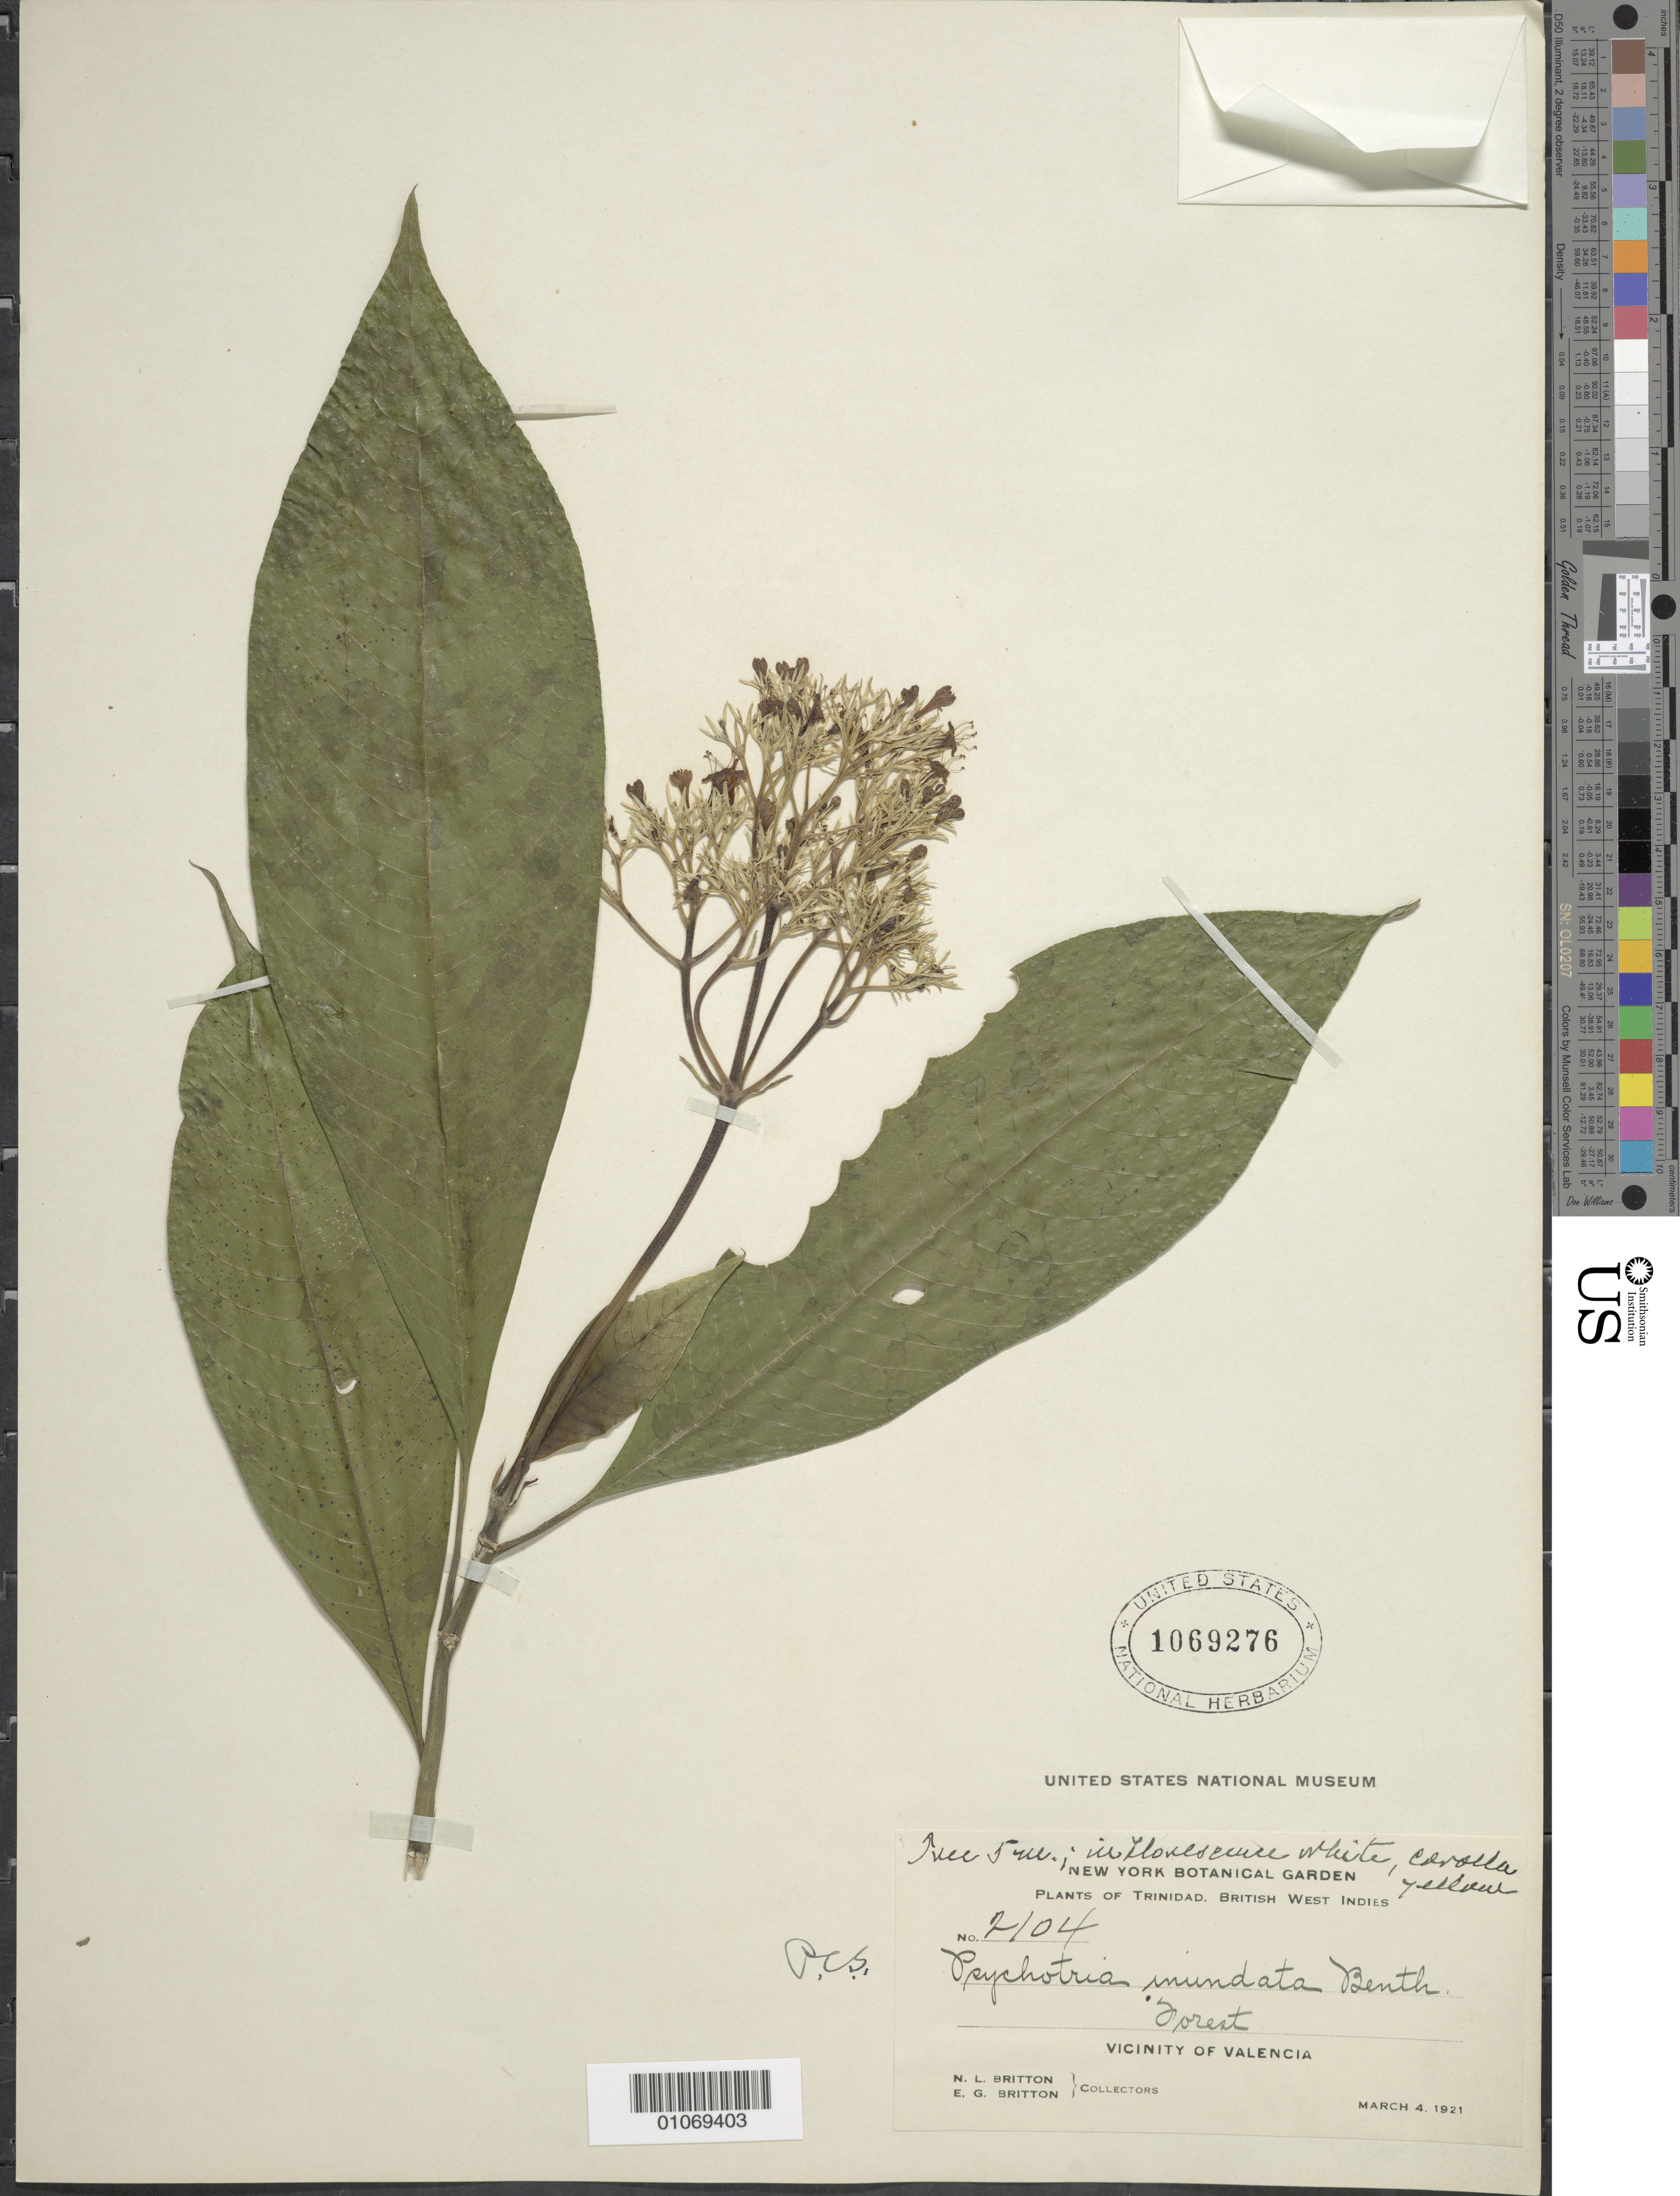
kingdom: Plantae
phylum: Tracheophyta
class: Magnoliopsida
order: Gentianales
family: Rubiaceae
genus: Psychotria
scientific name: Psychotria capitata subsp. amplifolia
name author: (Raeusch.) Steyerm.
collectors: N. Britton & E. G. Britton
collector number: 2104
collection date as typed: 04 Mar 1921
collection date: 1921-03-04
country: Trinidad and Tobago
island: Trinidad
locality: Vicinity of Valencia, forest.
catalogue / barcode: US 1069276